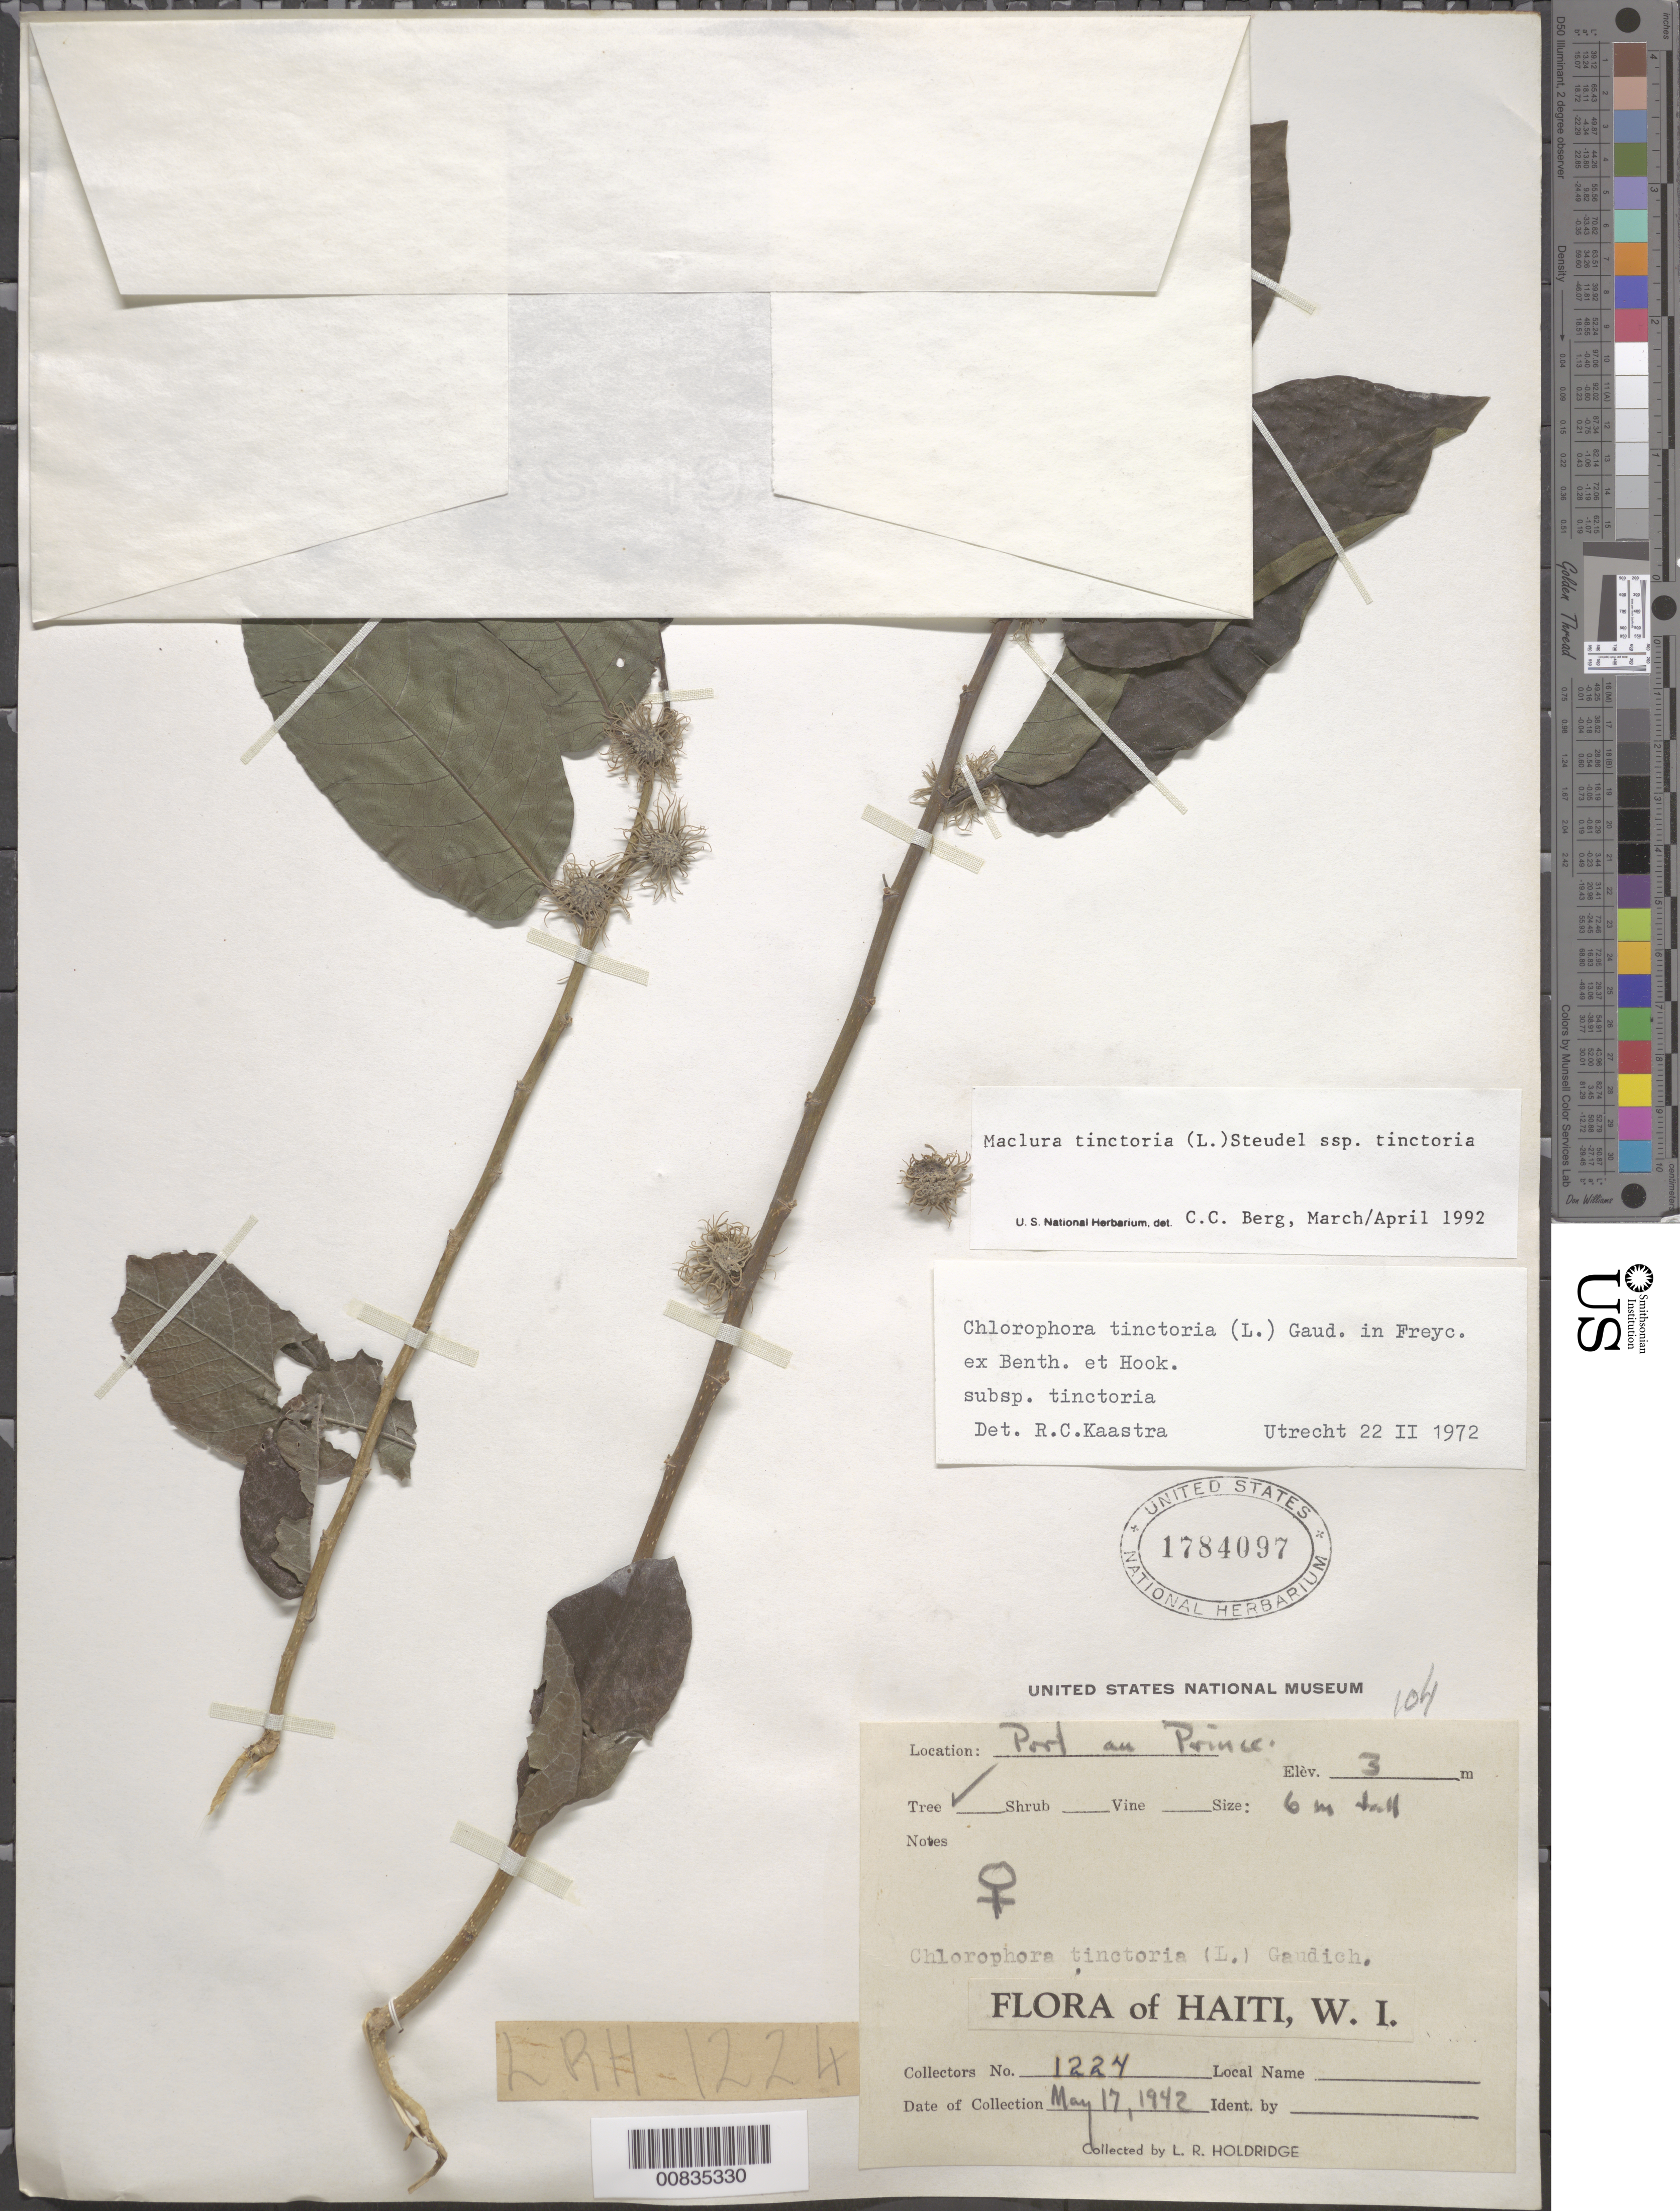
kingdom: Plantae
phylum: Tracheophyta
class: Magnoliopsida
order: Rosales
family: Moraceae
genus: Maclura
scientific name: Maclura tinctoria subsp. tinctoria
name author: (L.) D. Don ex Steud.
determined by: Berg, C. C.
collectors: L. Holdridge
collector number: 1224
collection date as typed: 17 May 1942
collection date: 1942-05-17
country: Haiti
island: Hispaniola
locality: Port-au-Prince.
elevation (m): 3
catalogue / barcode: US 1784097